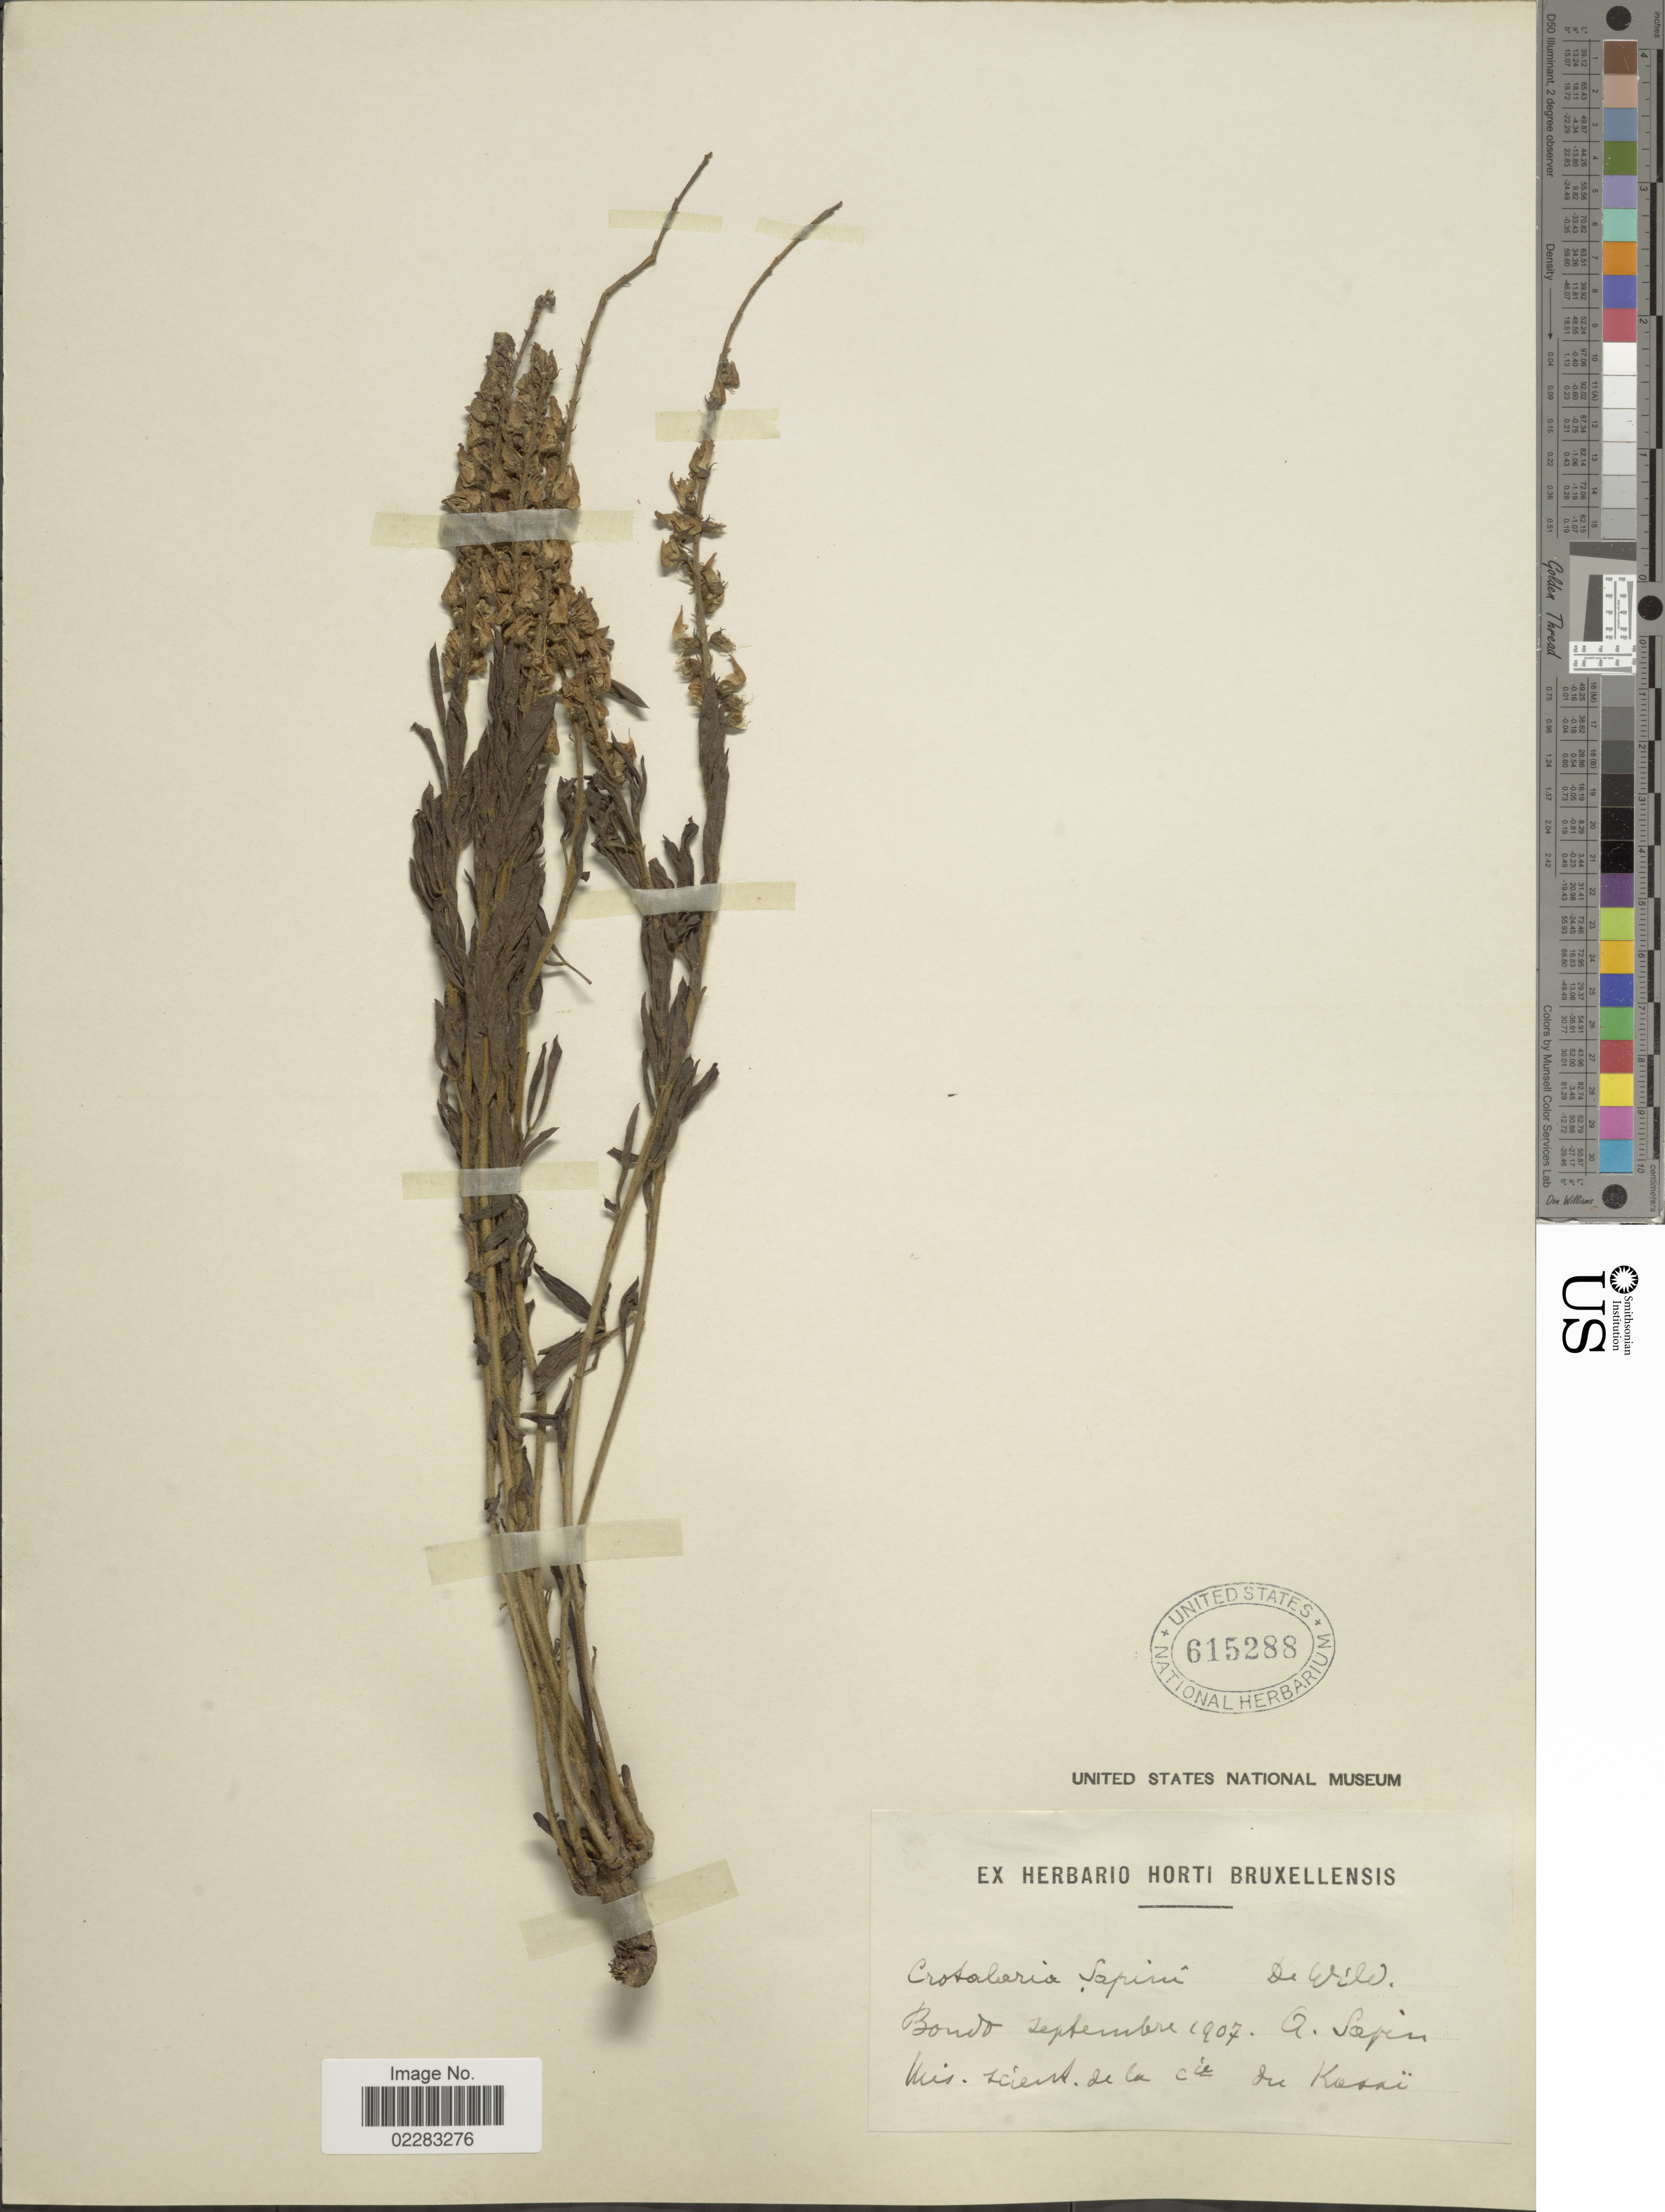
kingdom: Plantae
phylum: Tracheophyta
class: Magnoliopsida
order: Fabales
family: Fabaceae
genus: Crotalaria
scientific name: Crotalaria sapinii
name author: De Wild.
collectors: A. Sapin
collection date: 1907-09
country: Congo, Democratic Republic of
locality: Bondo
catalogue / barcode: US 615288